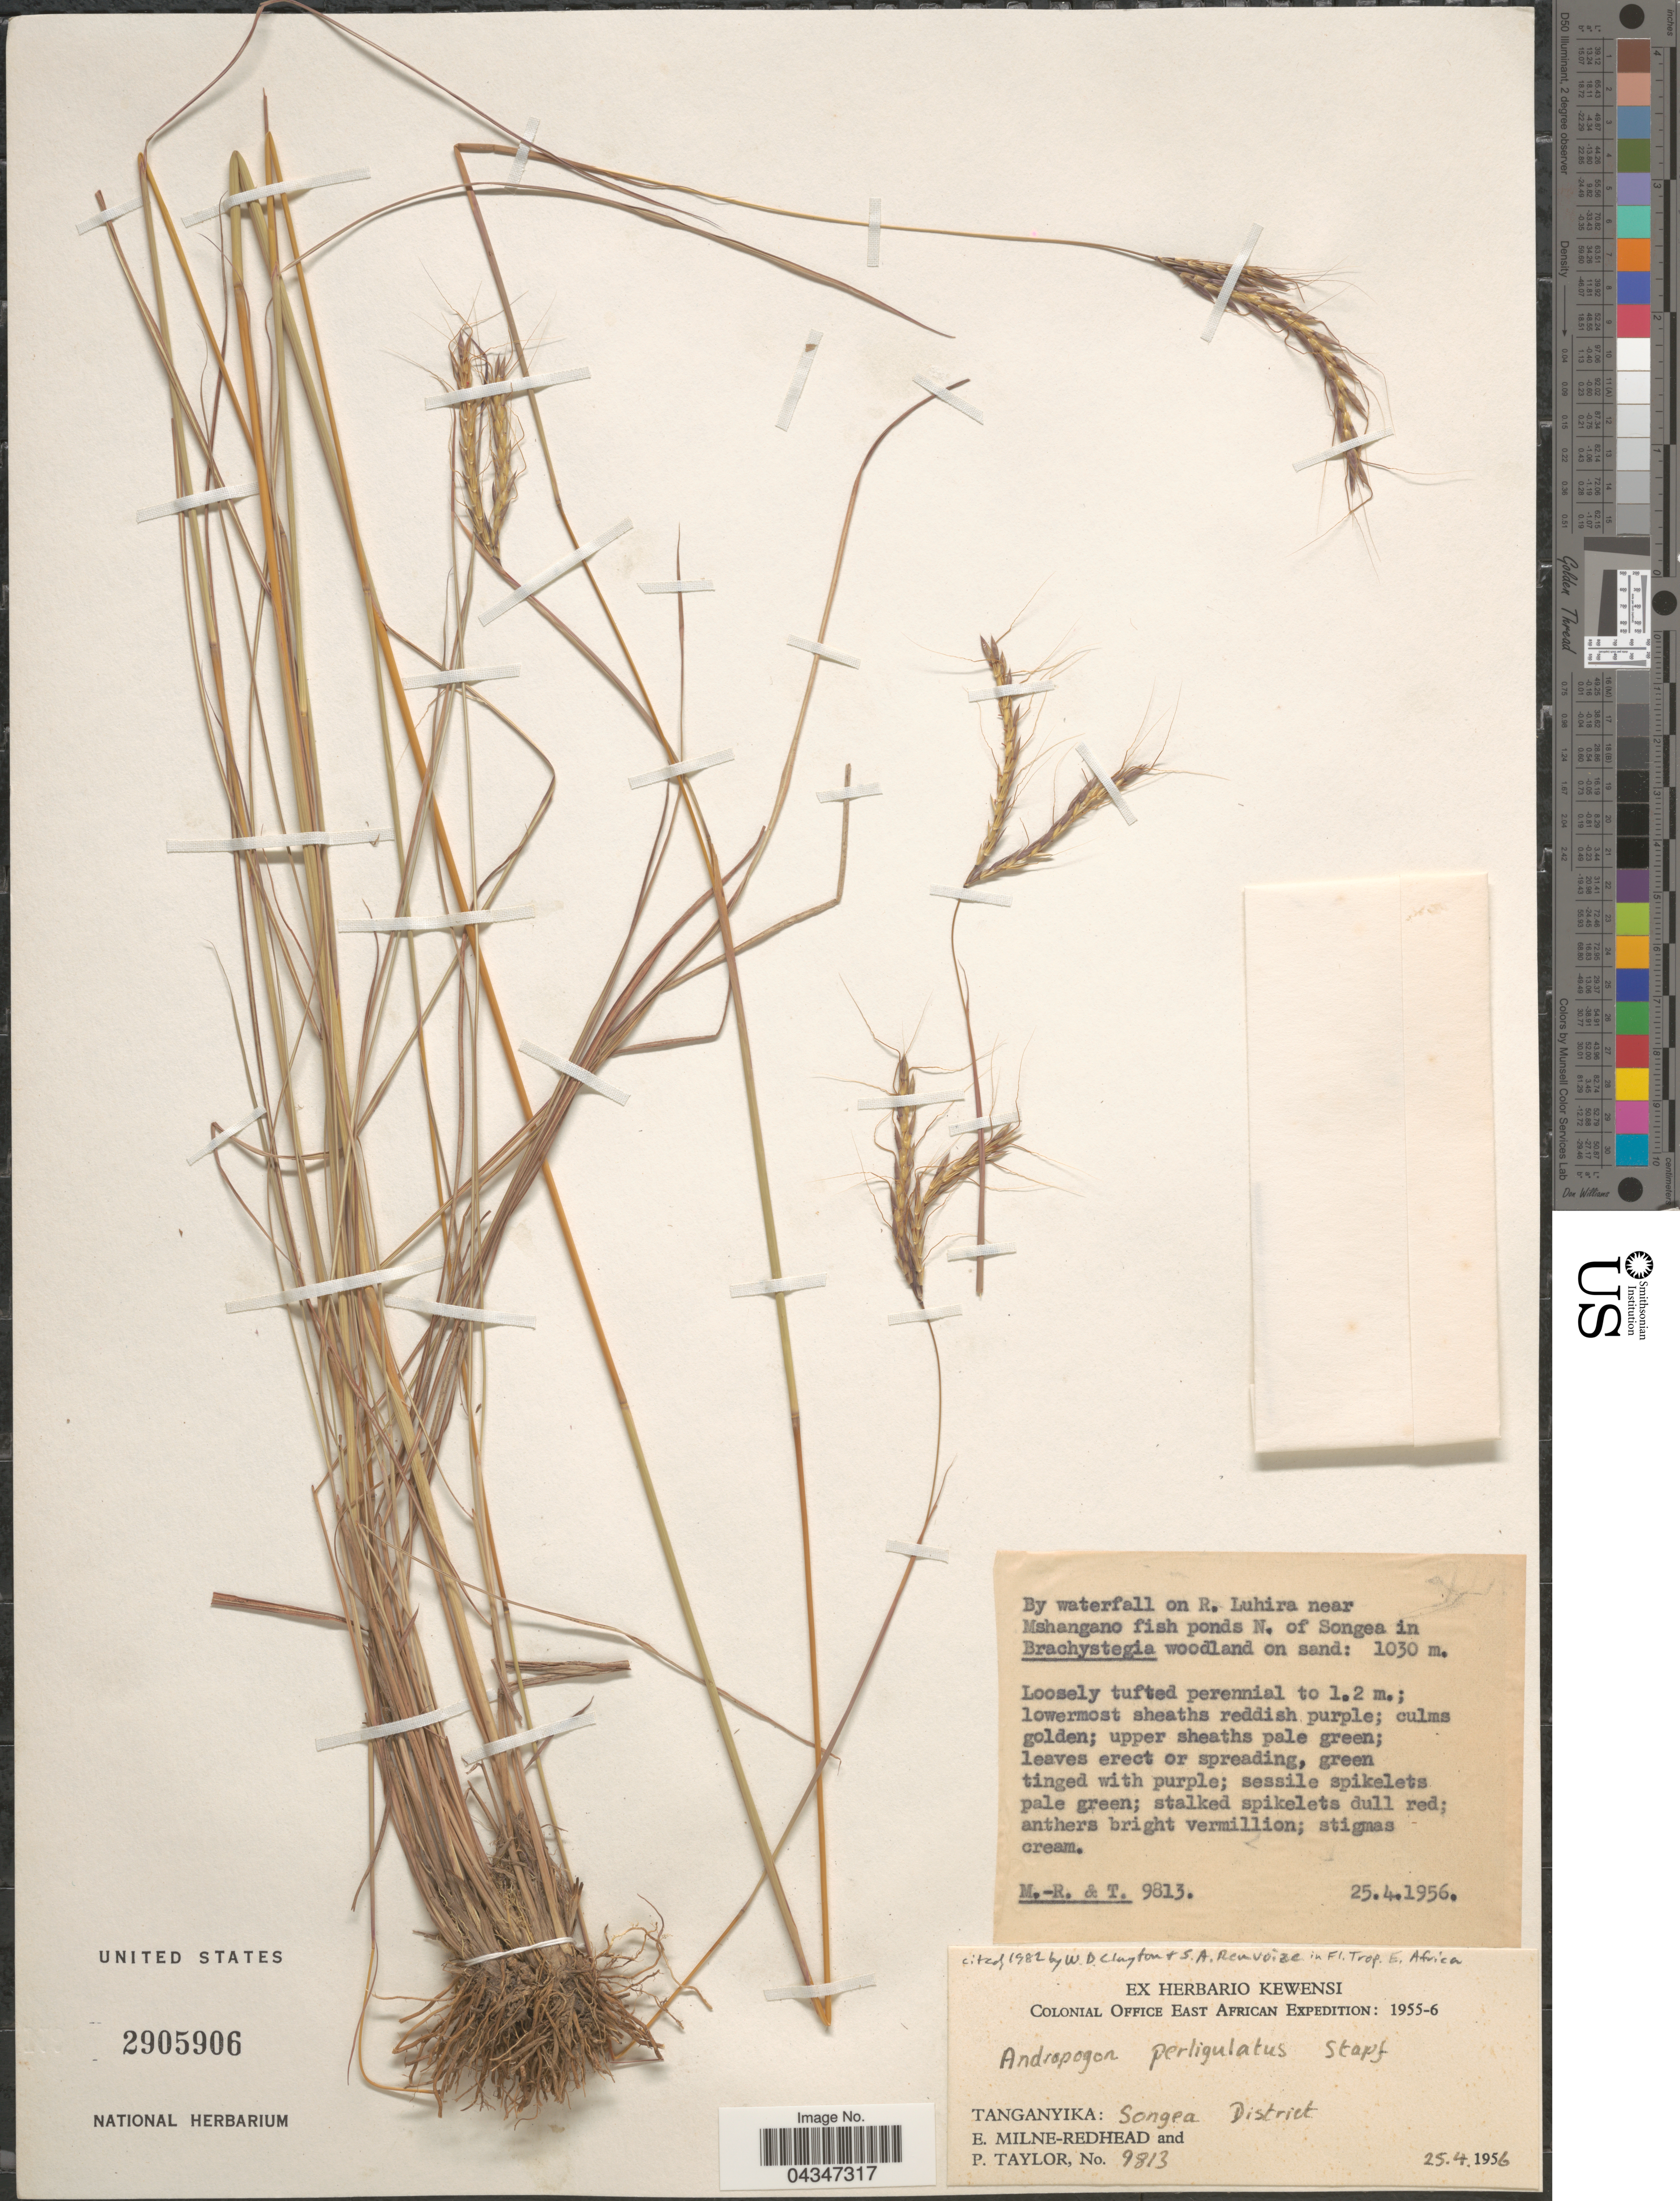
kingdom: Plantae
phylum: Tracheophyta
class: Liliopsida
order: Poales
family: Poaceae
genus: Andropogon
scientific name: Andropogon perligulatus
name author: Stapf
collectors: E. W. Milne-Redhead & P. Taylor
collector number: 9813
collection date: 1956-04-25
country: Tanzania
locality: By waterfall on R. Luhira near Mahangano fish ponds N. of Songea. Colonial Office East African Expedition: 1955-6. Tanganyika: Songea District.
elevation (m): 1030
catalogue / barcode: US 2905906